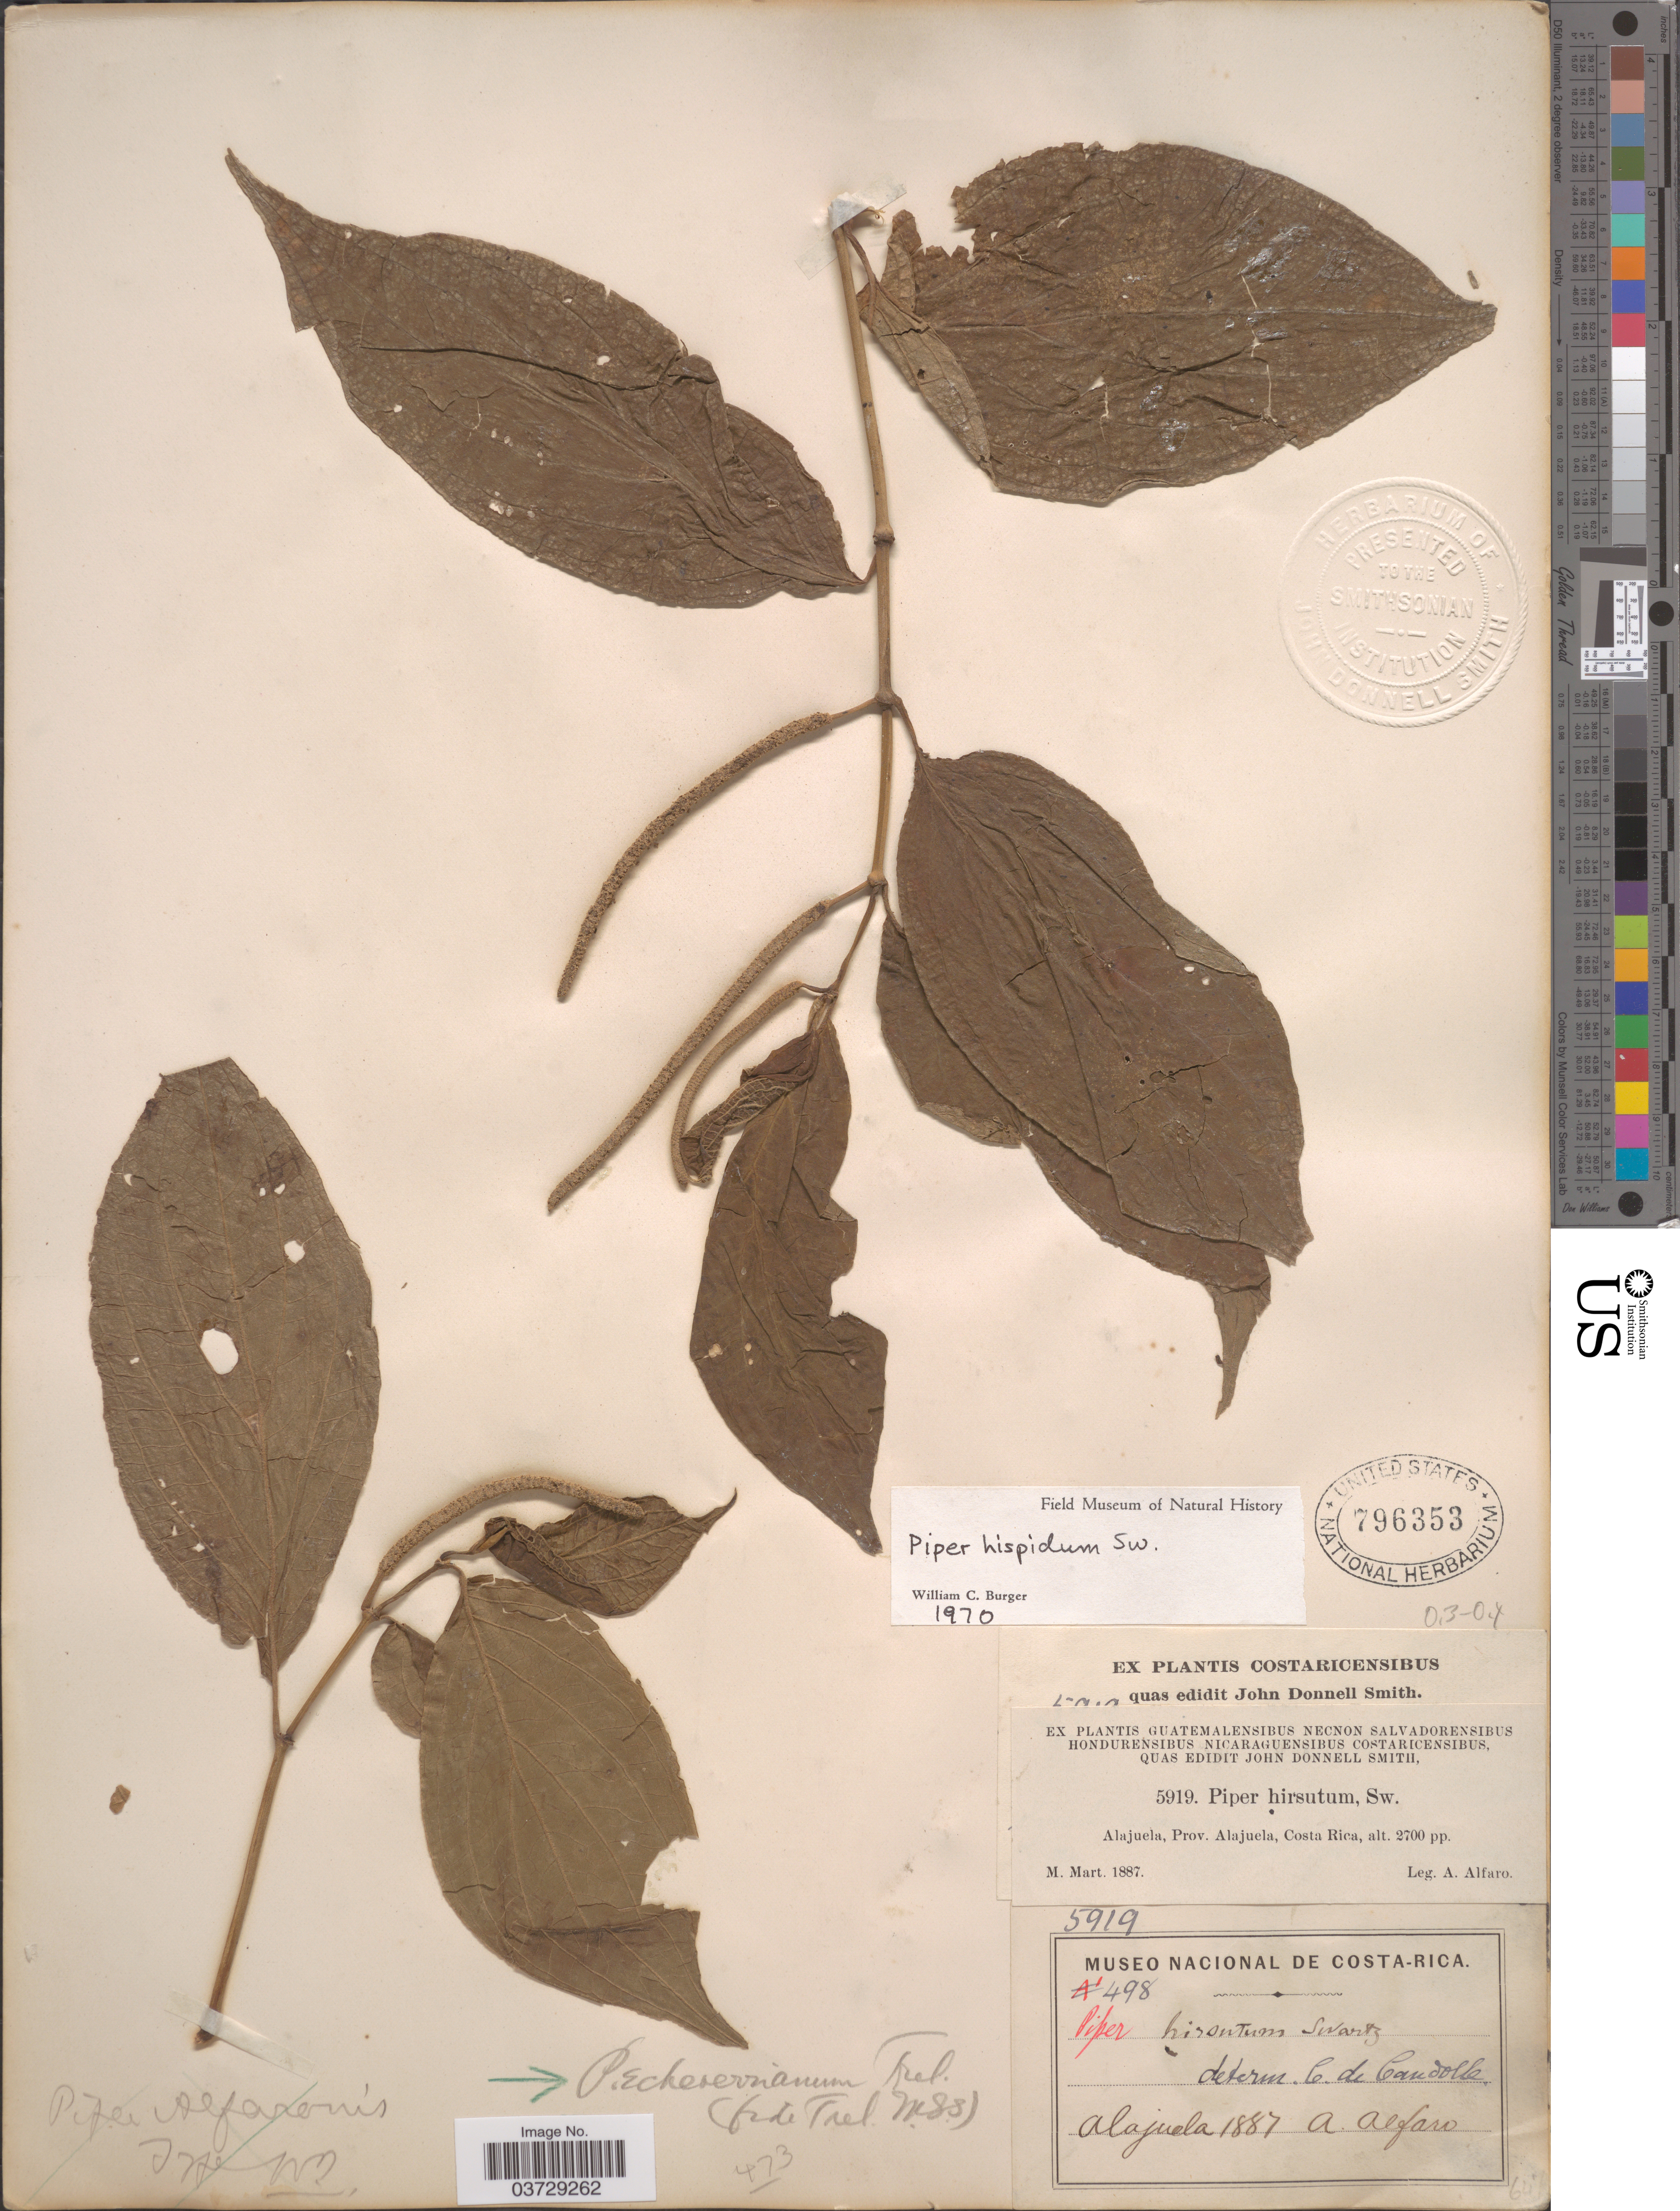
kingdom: Plantae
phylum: Tracheophyta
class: Magnoliopsida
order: Piperales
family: Piperaceae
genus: Piper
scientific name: Piper hispidum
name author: Sw.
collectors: A. Alfaro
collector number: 5919/498?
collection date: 1887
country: Costa Rica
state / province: Alajuela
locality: Alajuela.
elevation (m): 823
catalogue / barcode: US 796353